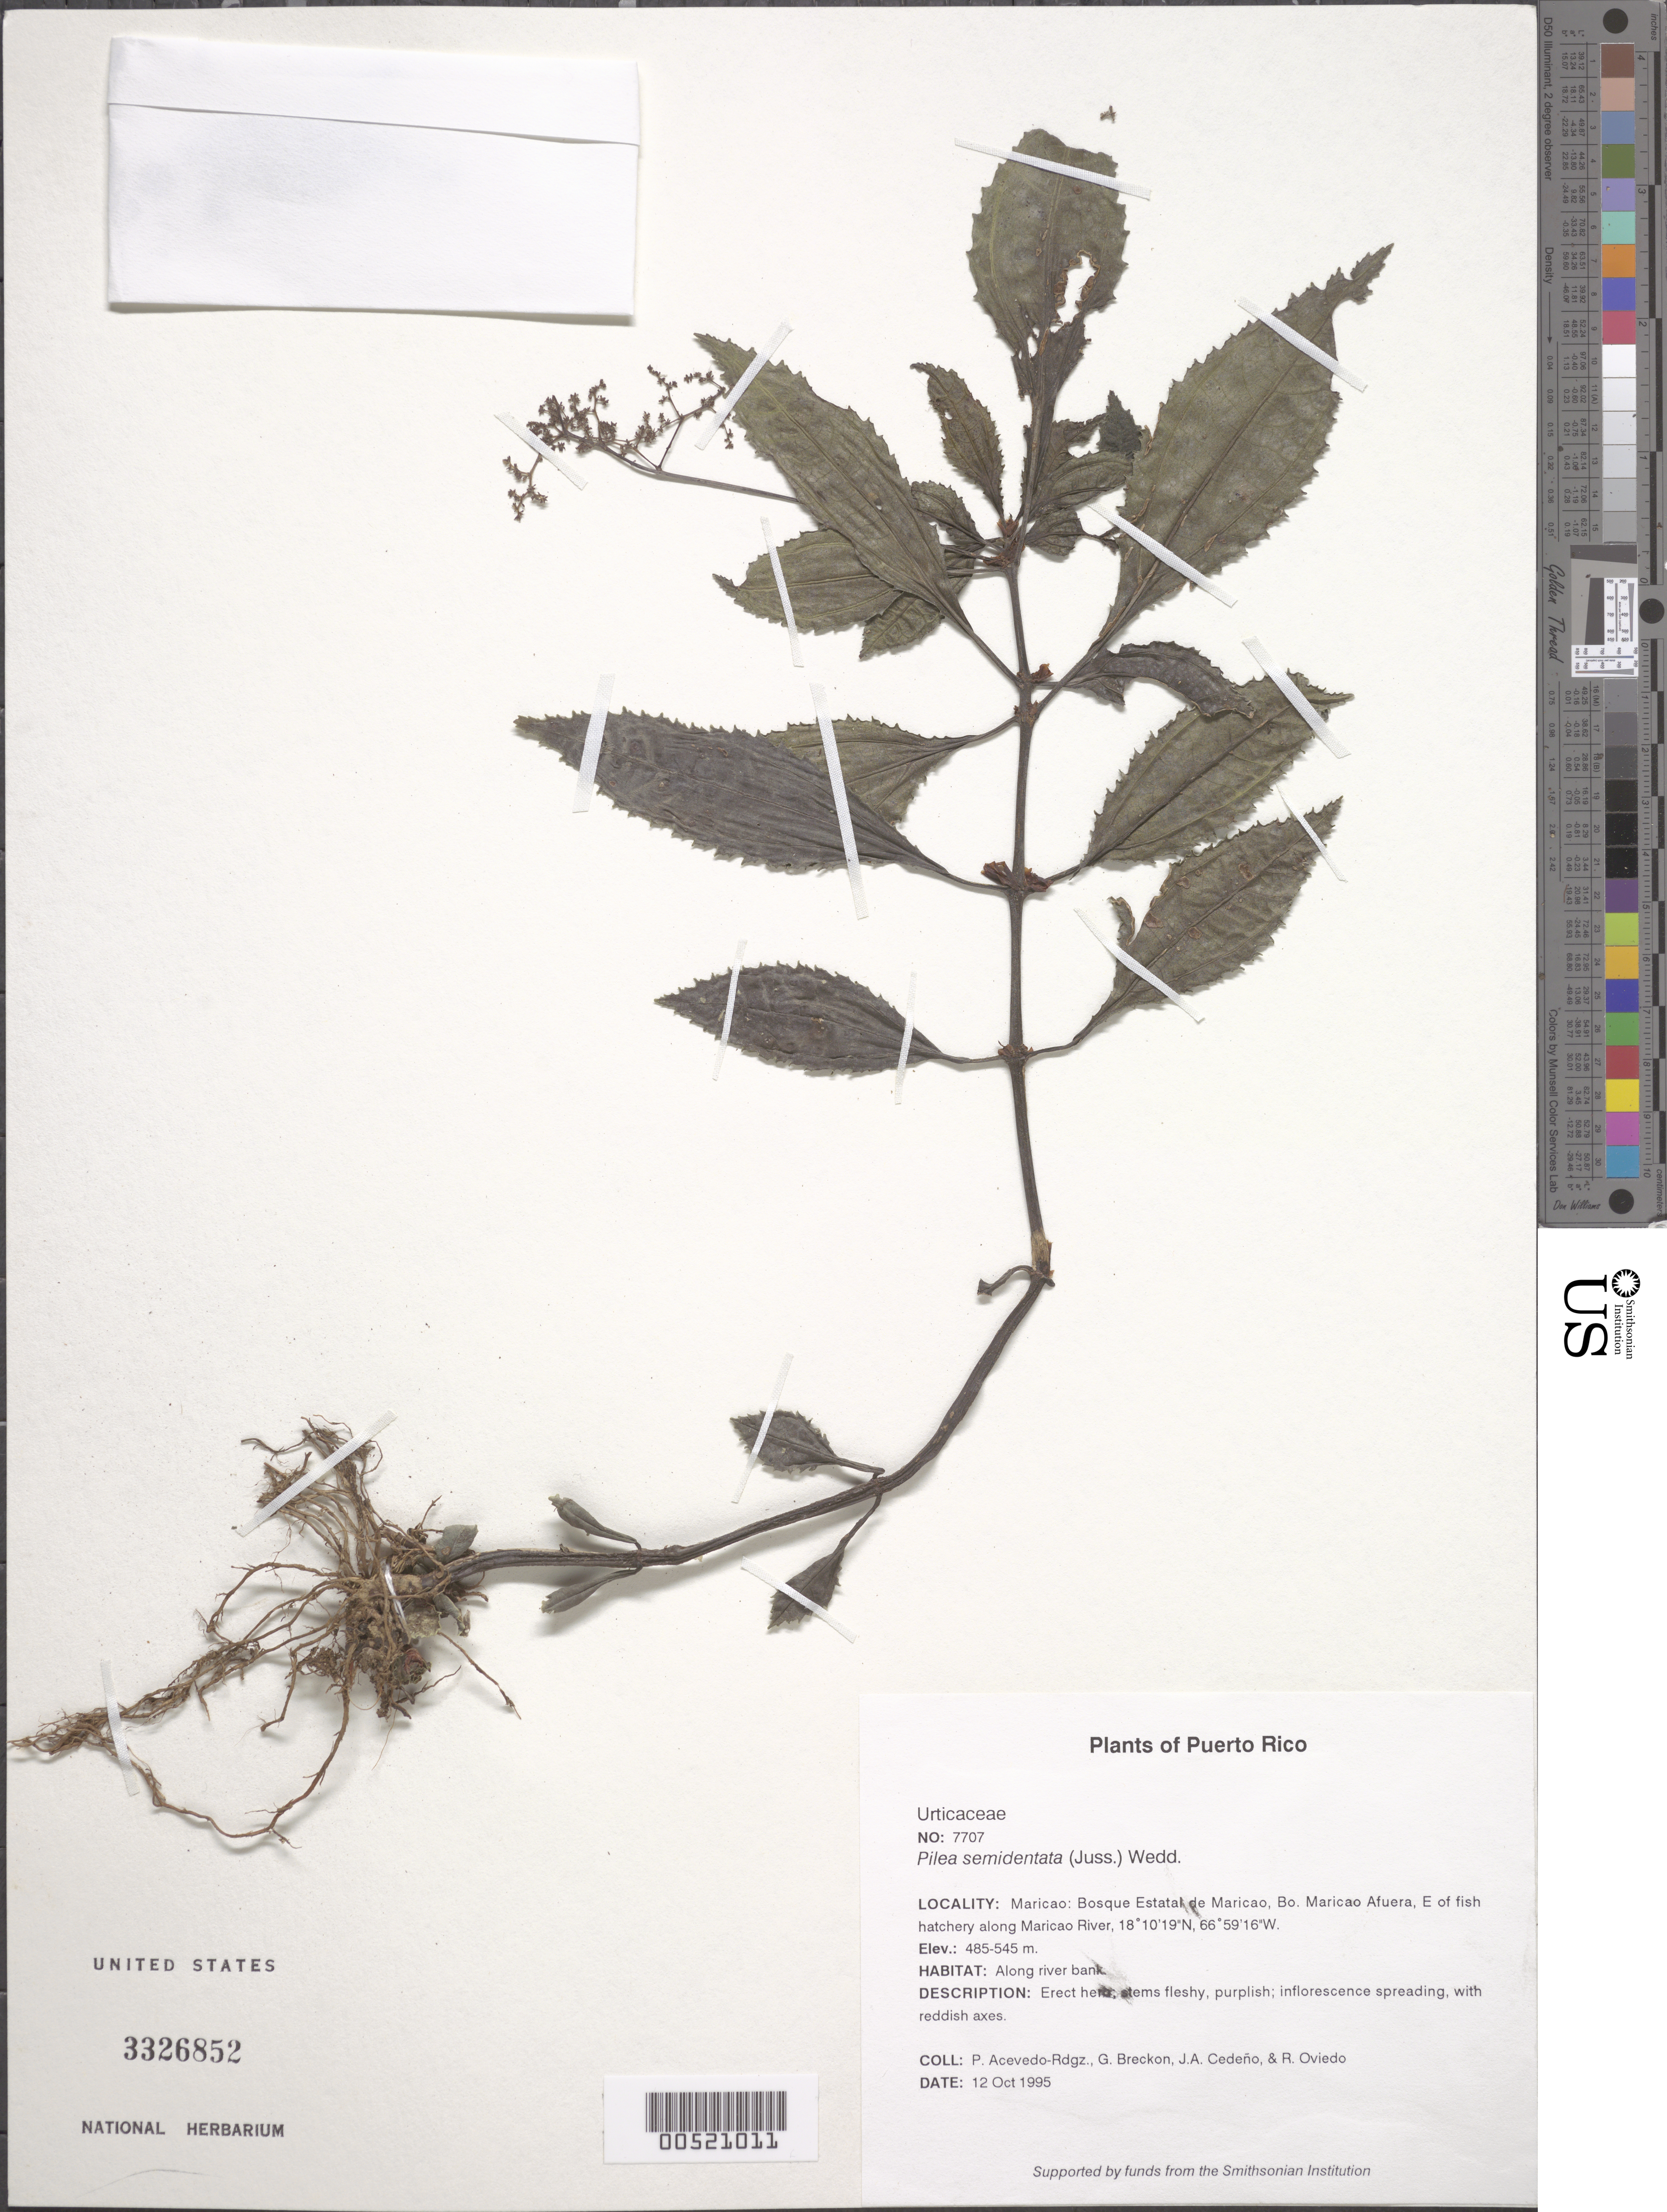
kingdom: Plantae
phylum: Tracheophyta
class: Magnoliopsida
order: Rosales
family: Urticaceae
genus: Pilea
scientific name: Pilea semidentata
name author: (Juss. ex Poir.) Wedd.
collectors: P. Acevedo-Rodr., G. J. Breckon, J. A. Cedeño M. & R. Oviedo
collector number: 7707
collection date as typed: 13 Oct 1995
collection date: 1995-10-13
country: Puerto Rico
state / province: Maricao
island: Puerto Rico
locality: Maricao: Bosque Estatal de Maricao, Bo. Maricao Afuera, E of fish hatchery along Maricao River.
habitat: Along river bank.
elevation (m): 485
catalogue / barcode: US 3326852